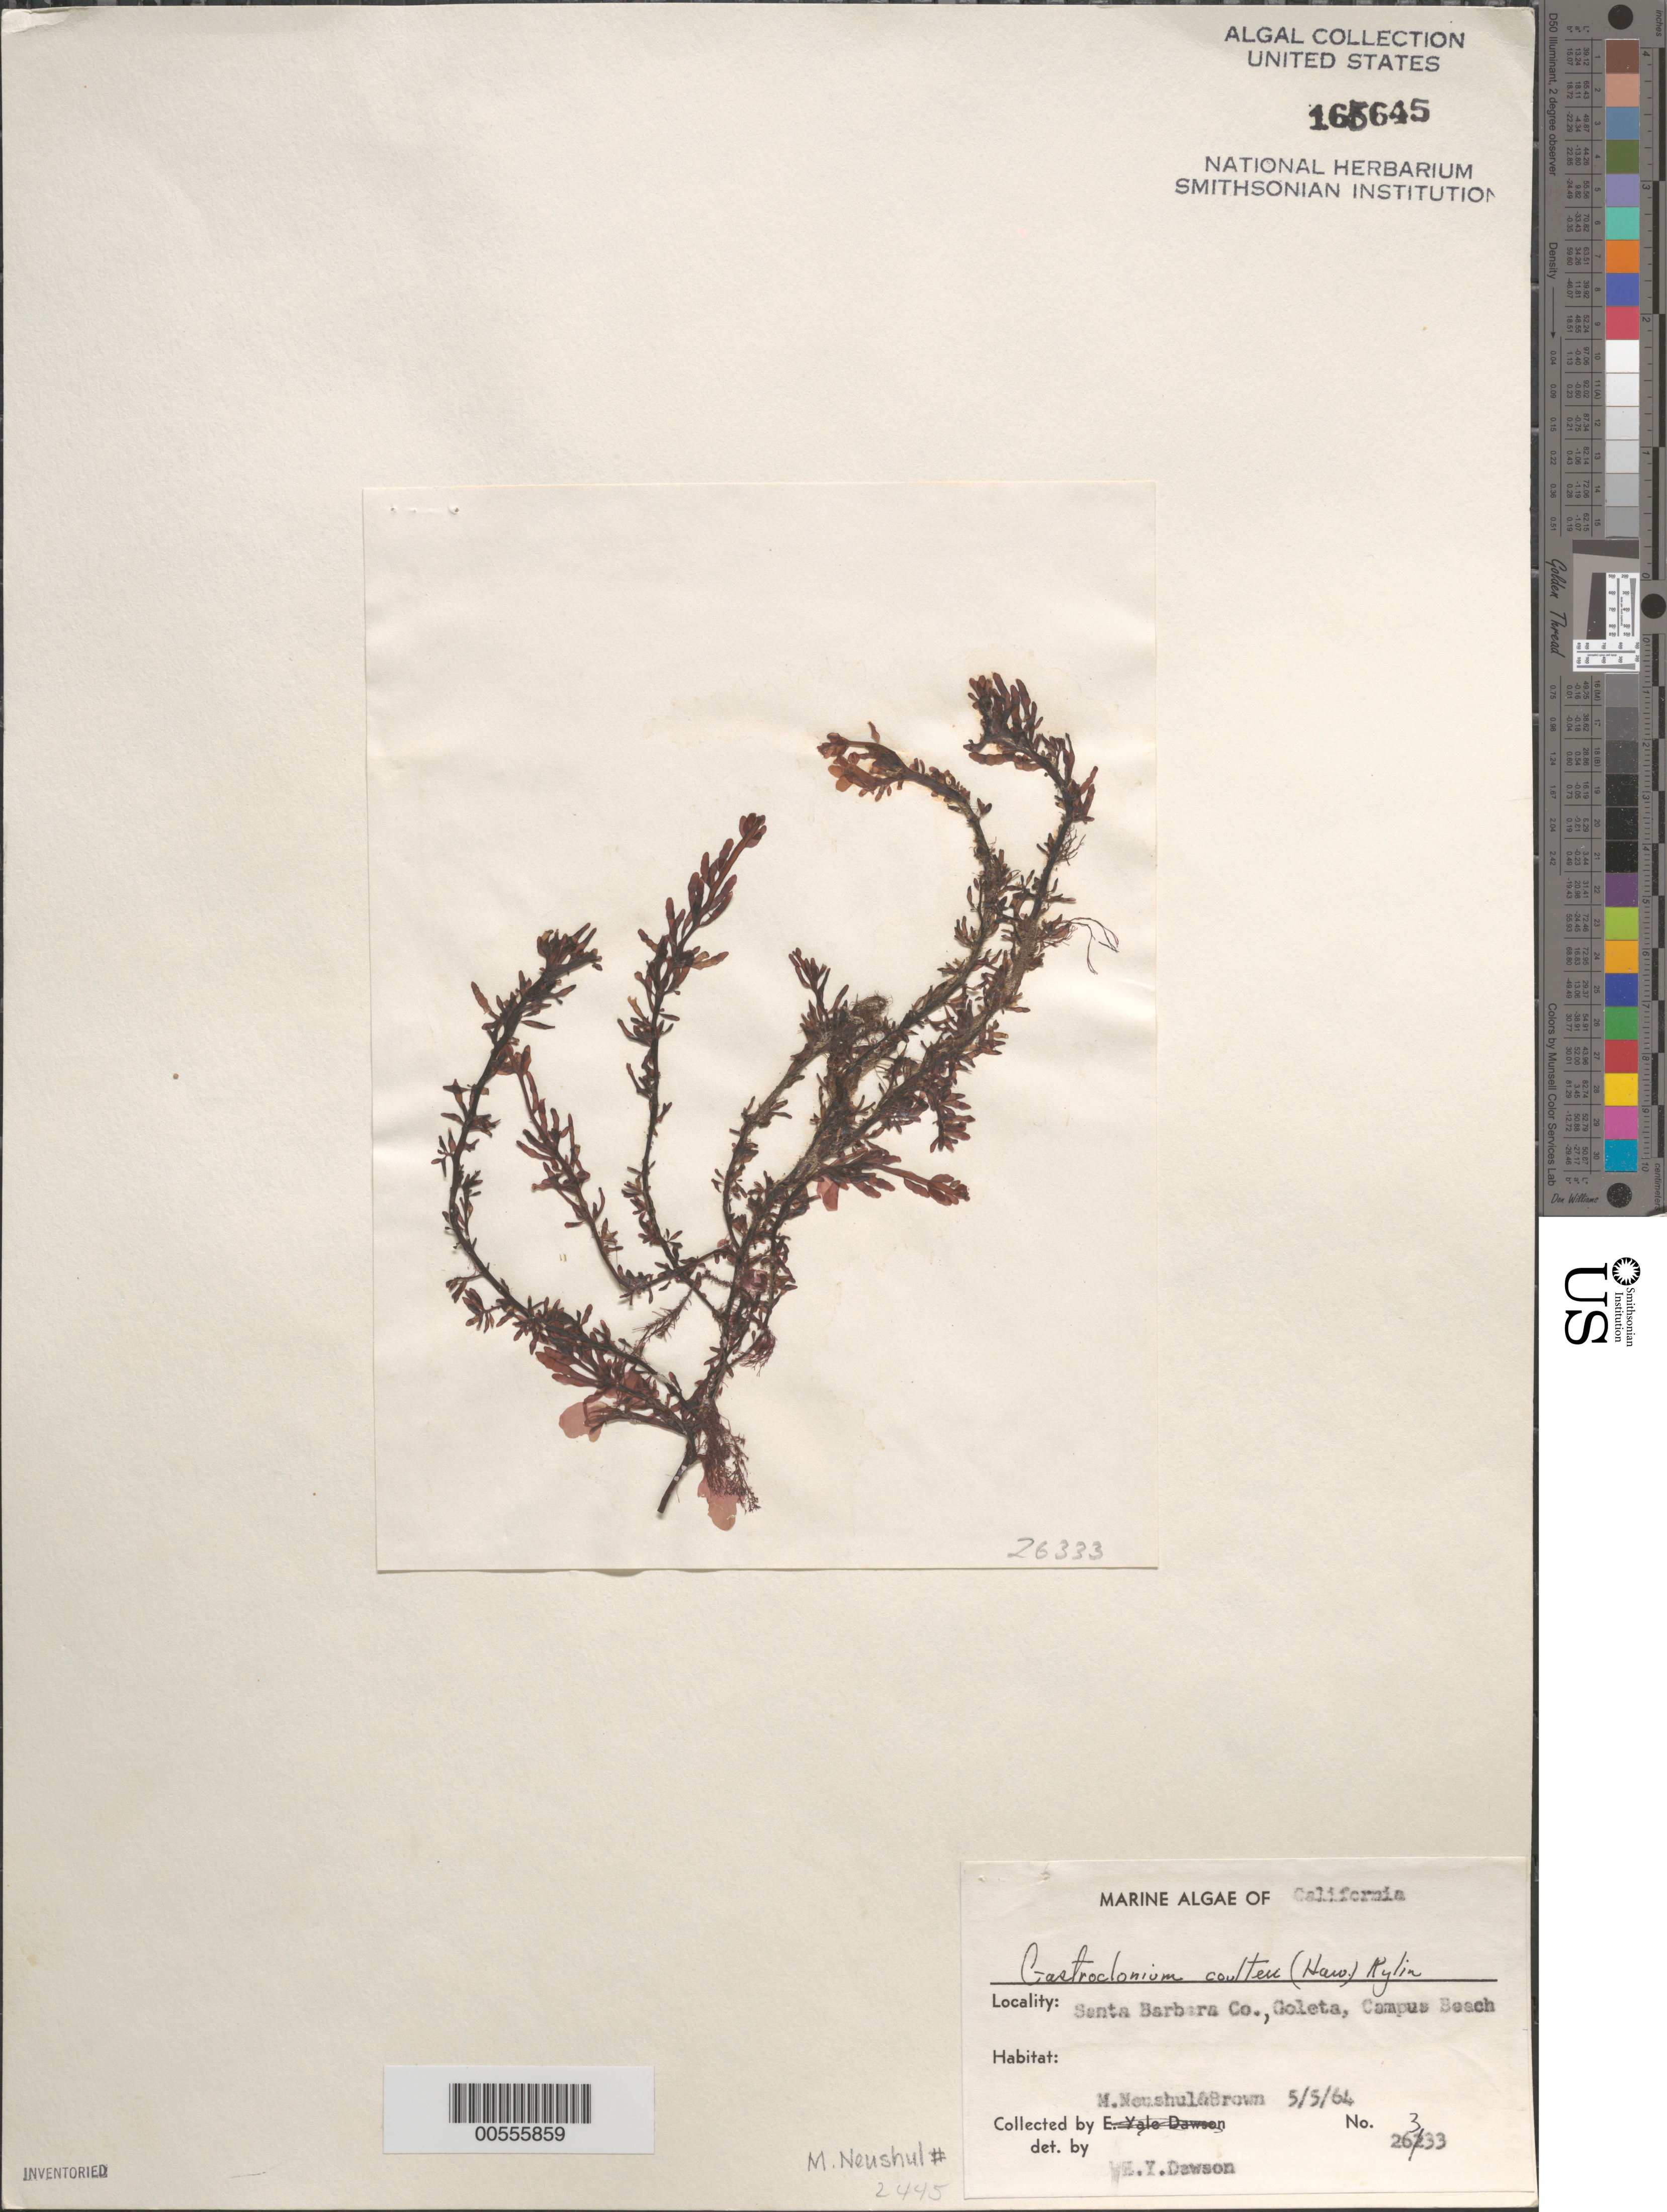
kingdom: Plantae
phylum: Rhodophyta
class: Florideophyceae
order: Rhodymeniales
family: Champiaceae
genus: Neogastroclonium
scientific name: Neogastroclonium subarticulatum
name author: (Turner) L. Le Gall et al.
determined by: Algae name updating Project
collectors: M. Neushul & D. Brown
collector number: Neushul 2445 & EYD 26333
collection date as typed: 05 May 1964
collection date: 1964-05-05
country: United States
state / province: California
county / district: Santa Barbara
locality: Campus Beach, Goleta, University of California at Santa Barbara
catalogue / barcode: US 165645